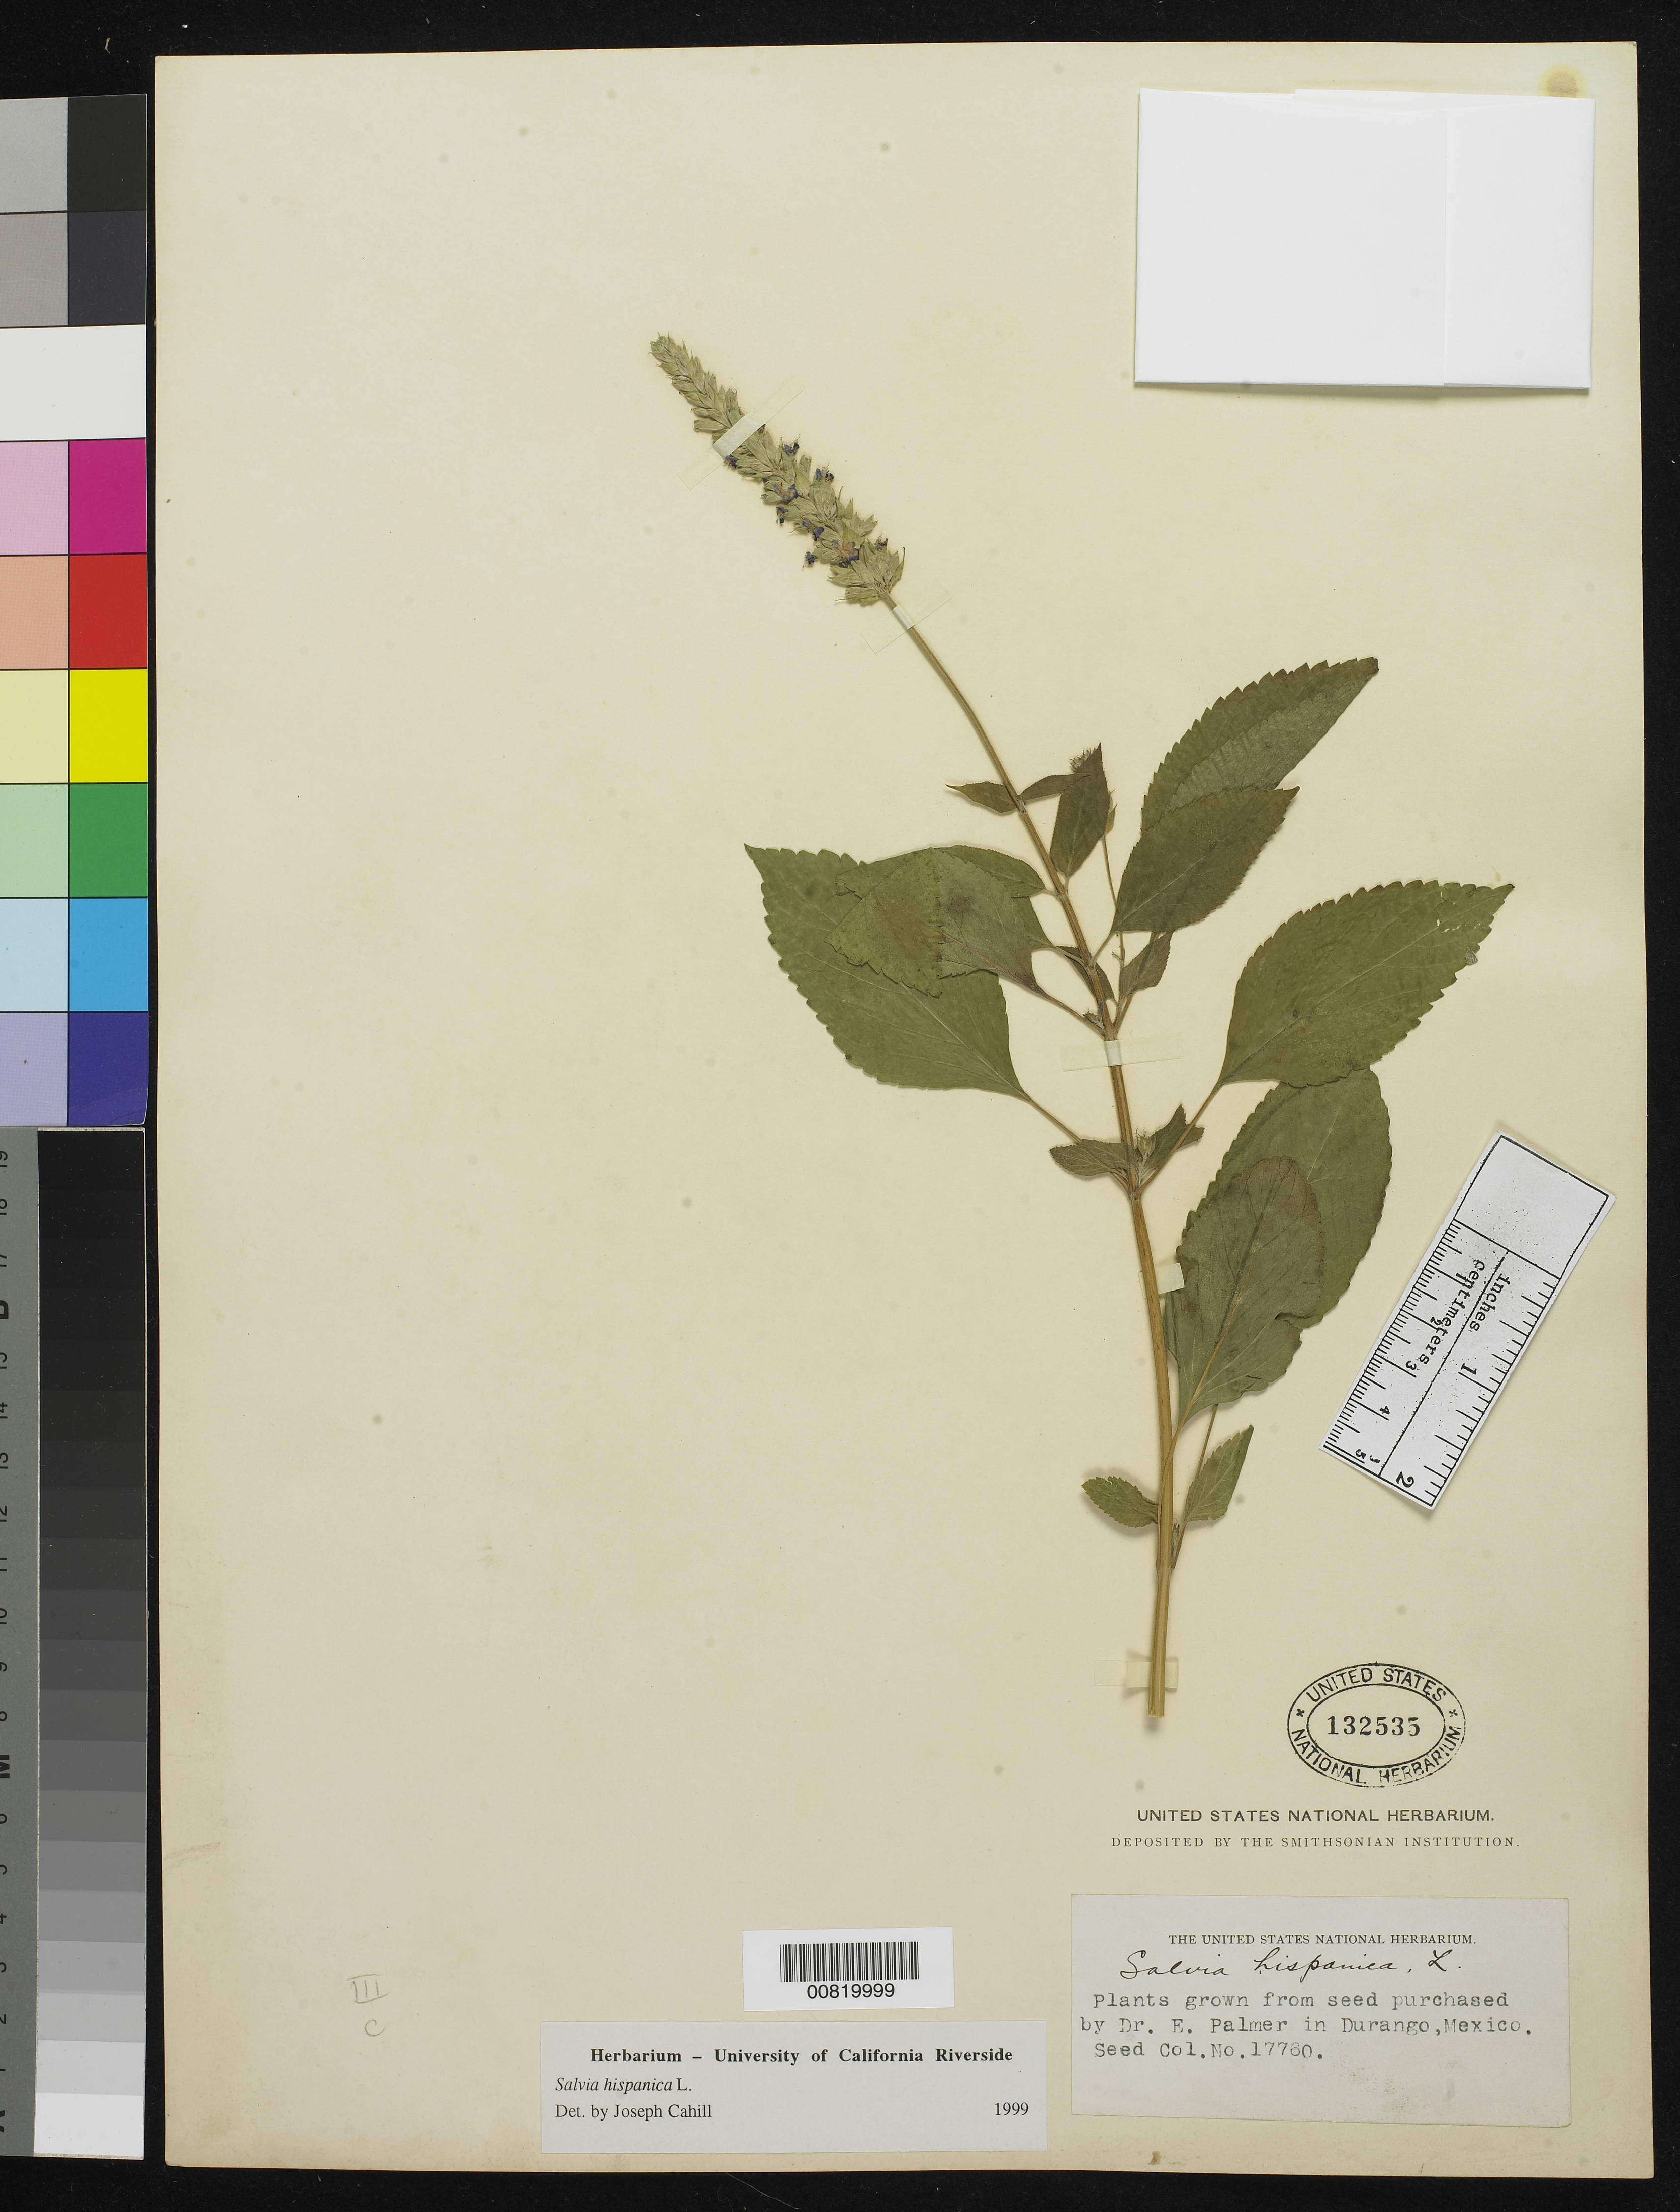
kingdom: Plantae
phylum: Tracheophyta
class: Magnoliopsida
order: Lamiales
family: Lamiaceae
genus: Salvia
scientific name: Salvia hispanica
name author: L.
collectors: E. Palmer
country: Mexico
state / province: Durango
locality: Durango.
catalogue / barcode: US 132535